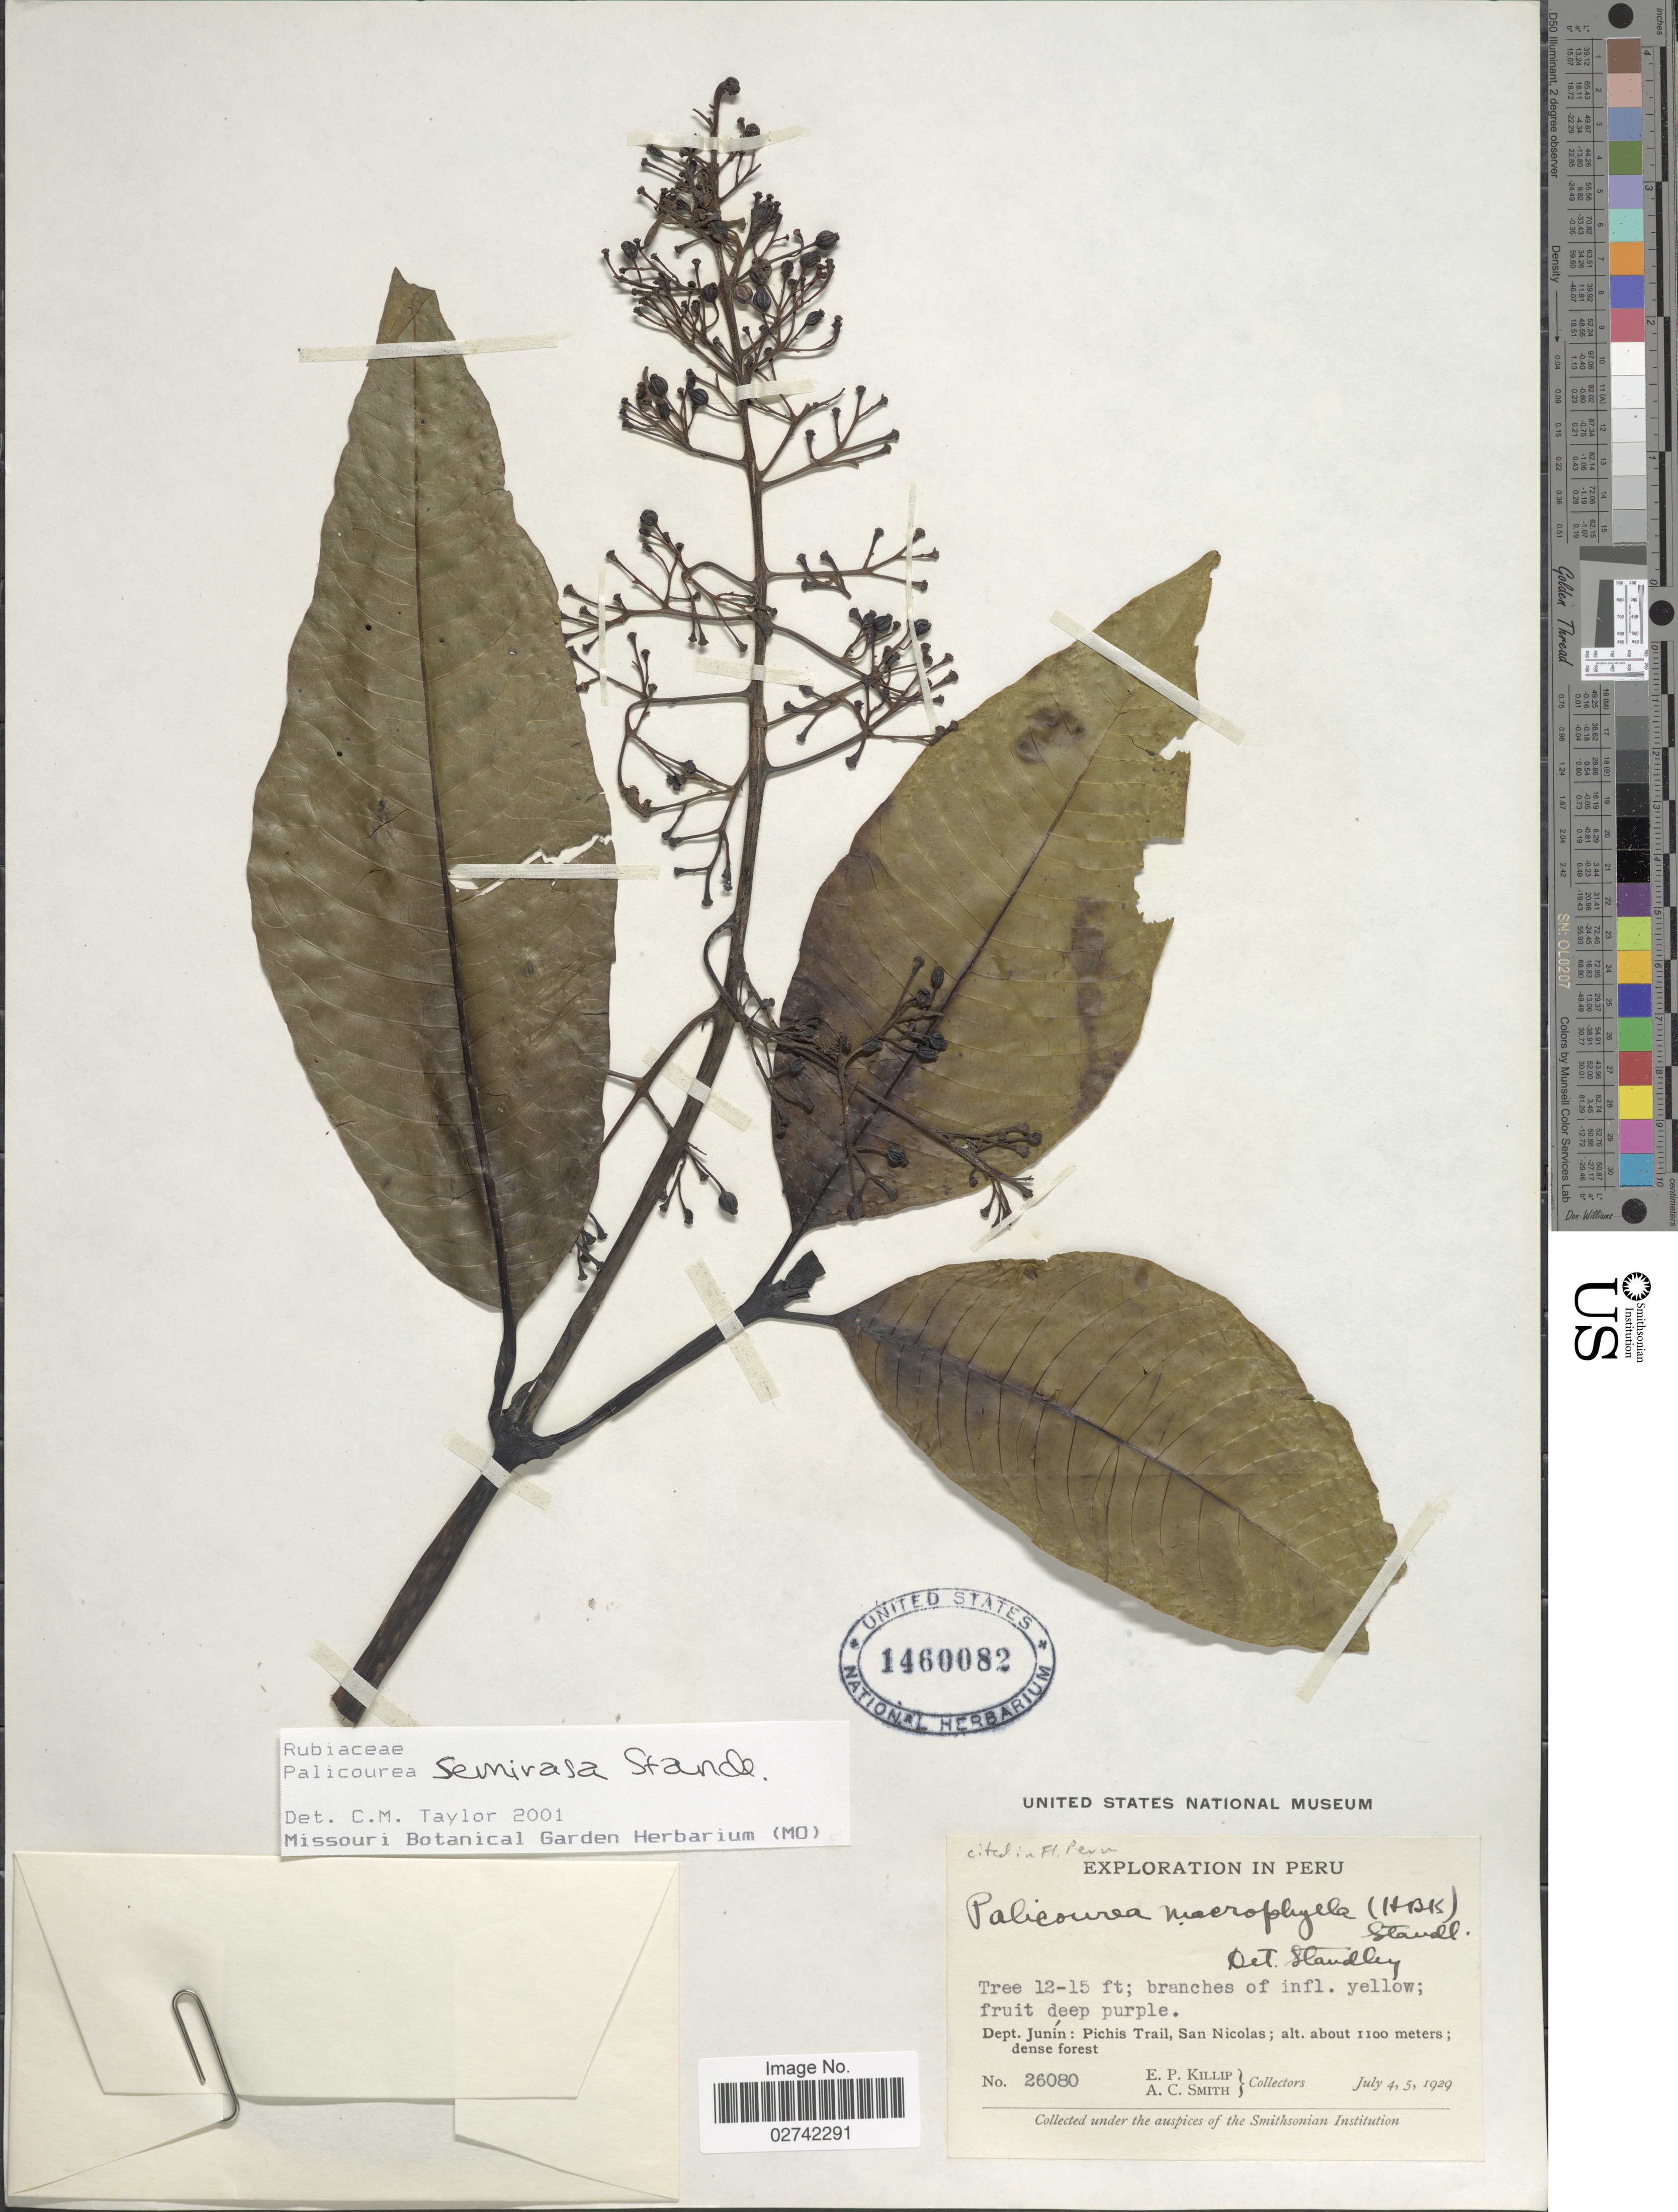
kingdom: Plantae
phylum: Tracheophyta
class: Magnoliopsida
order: Gentianales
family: Rubiaceae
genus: Palicourea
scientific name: Palicourea semirasa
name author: Standl.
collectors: E. P. Killip & A. C. Smith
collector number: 26080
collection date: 1929-07-04/1929-07-05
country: Peru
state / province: Junín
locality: Pichis Trail, San Nicholas.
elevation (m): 1100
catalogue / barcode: US 1460082